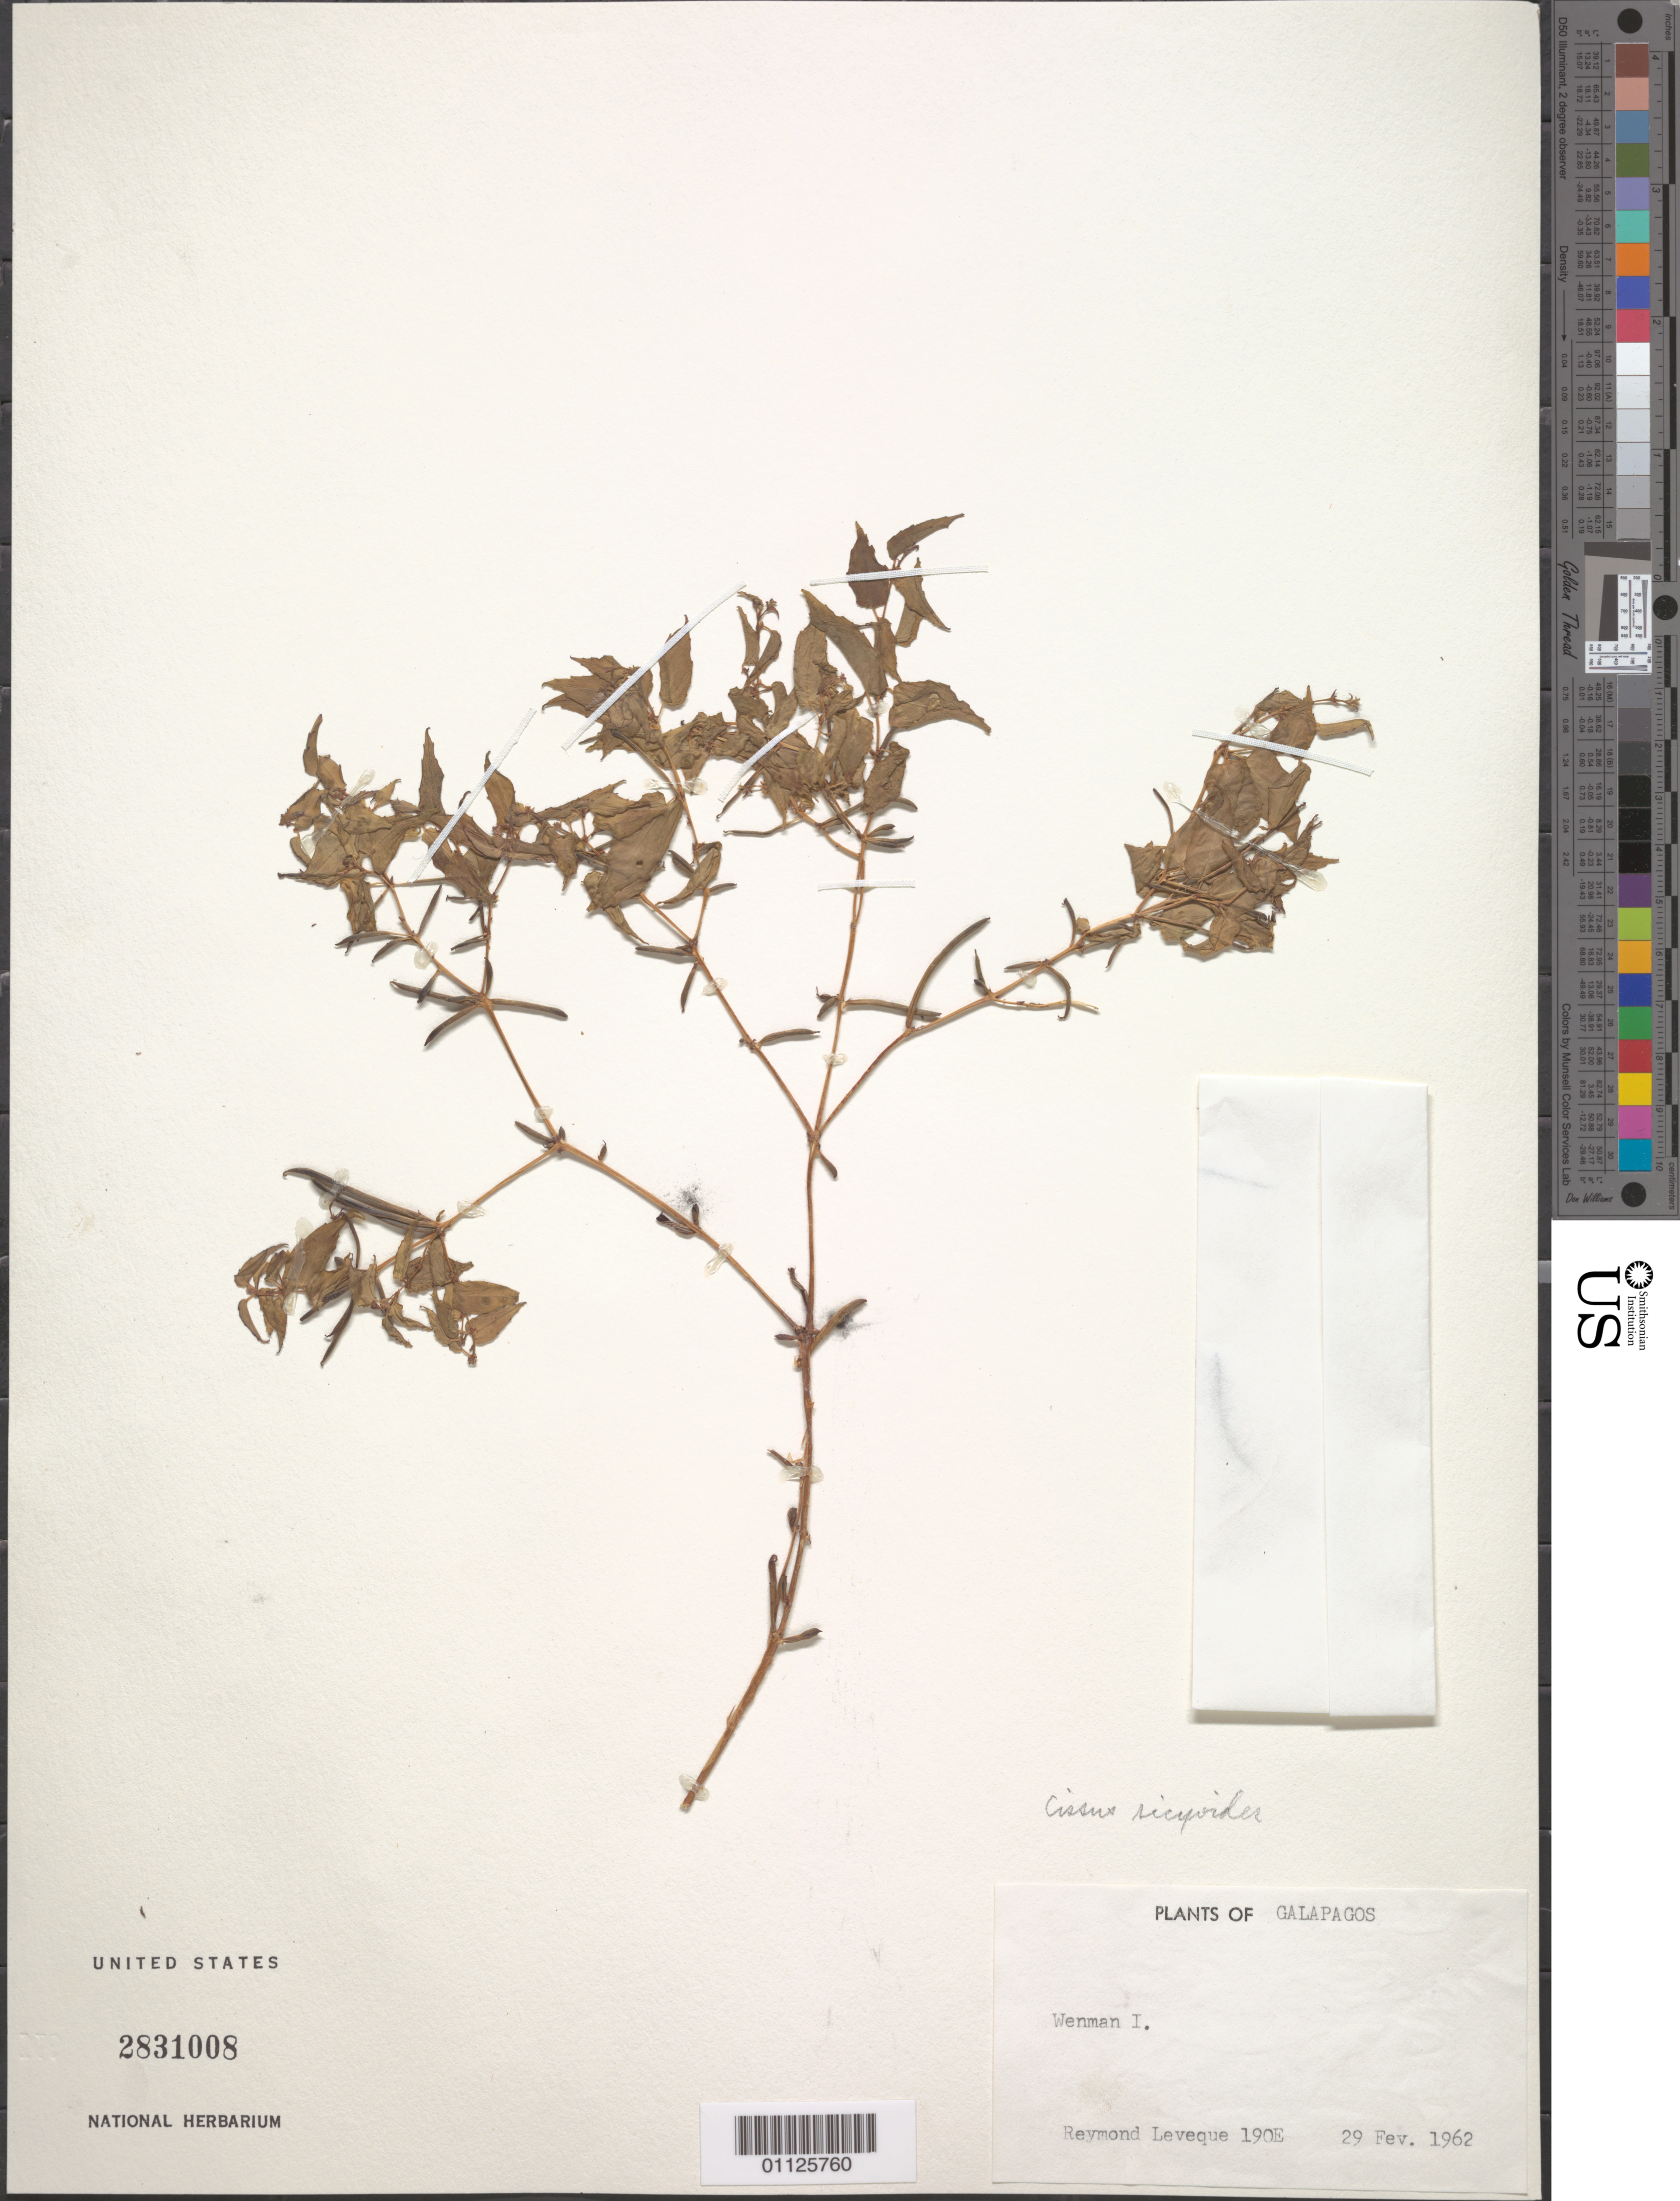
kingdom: Plantae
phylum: Tracheophyta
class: Magnoliopsida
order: Vitales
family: Vitaceae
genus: Cissus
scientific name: Cissus verticillata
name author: (L.) Nicolson & C.E. Jarvis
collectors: R. Lévêque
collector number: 190 E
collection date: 1962-02-28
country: Ecuador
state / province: Colón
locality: Galapagos Islands. Wenman I.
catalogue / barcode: US 2831008